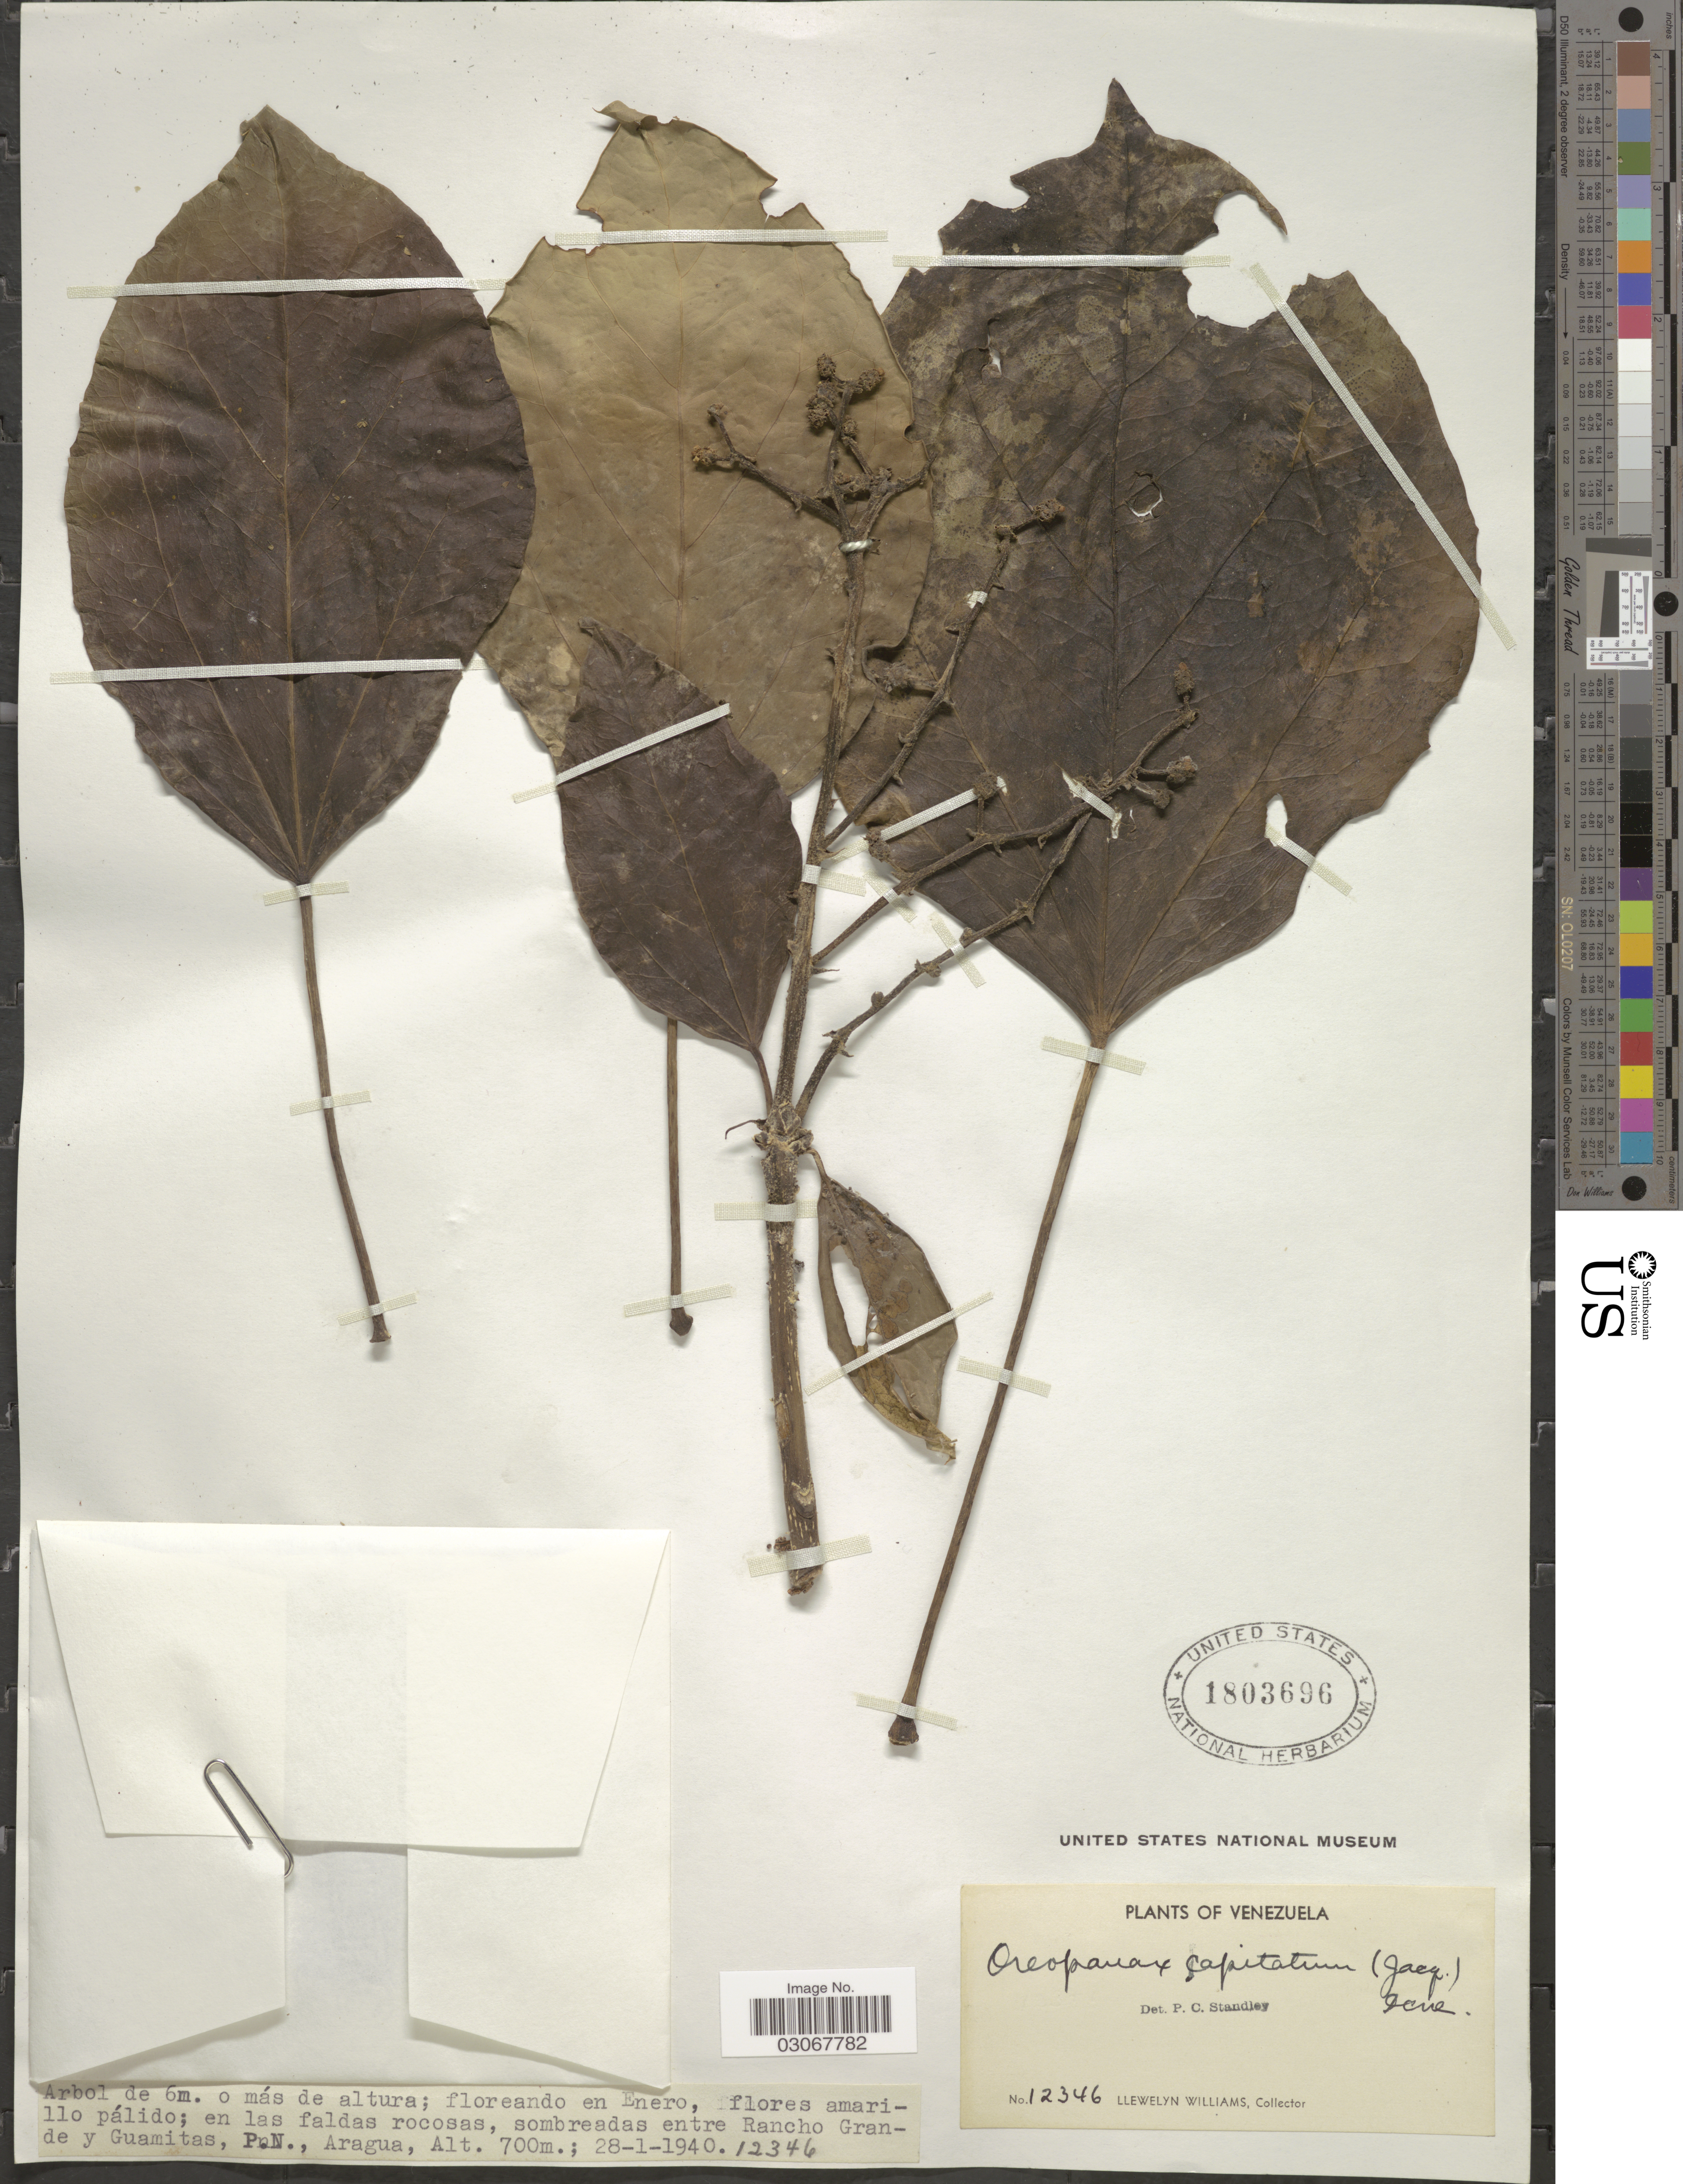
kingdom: Plantae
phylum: Tracheophyta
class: Magnoliopsida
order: Apiales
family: Araliaceae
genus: Oreopanax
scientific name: Oreopanax capitatus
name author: (Jacq.) Decne. & Planch.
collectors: Ll. Williams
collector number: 12346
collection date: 1940-01-28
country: Venezuela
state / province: Aragua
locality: Sombreadas entre Rancho Grande y Guamitas, P. N.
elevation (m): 700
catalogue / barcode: US 1803696